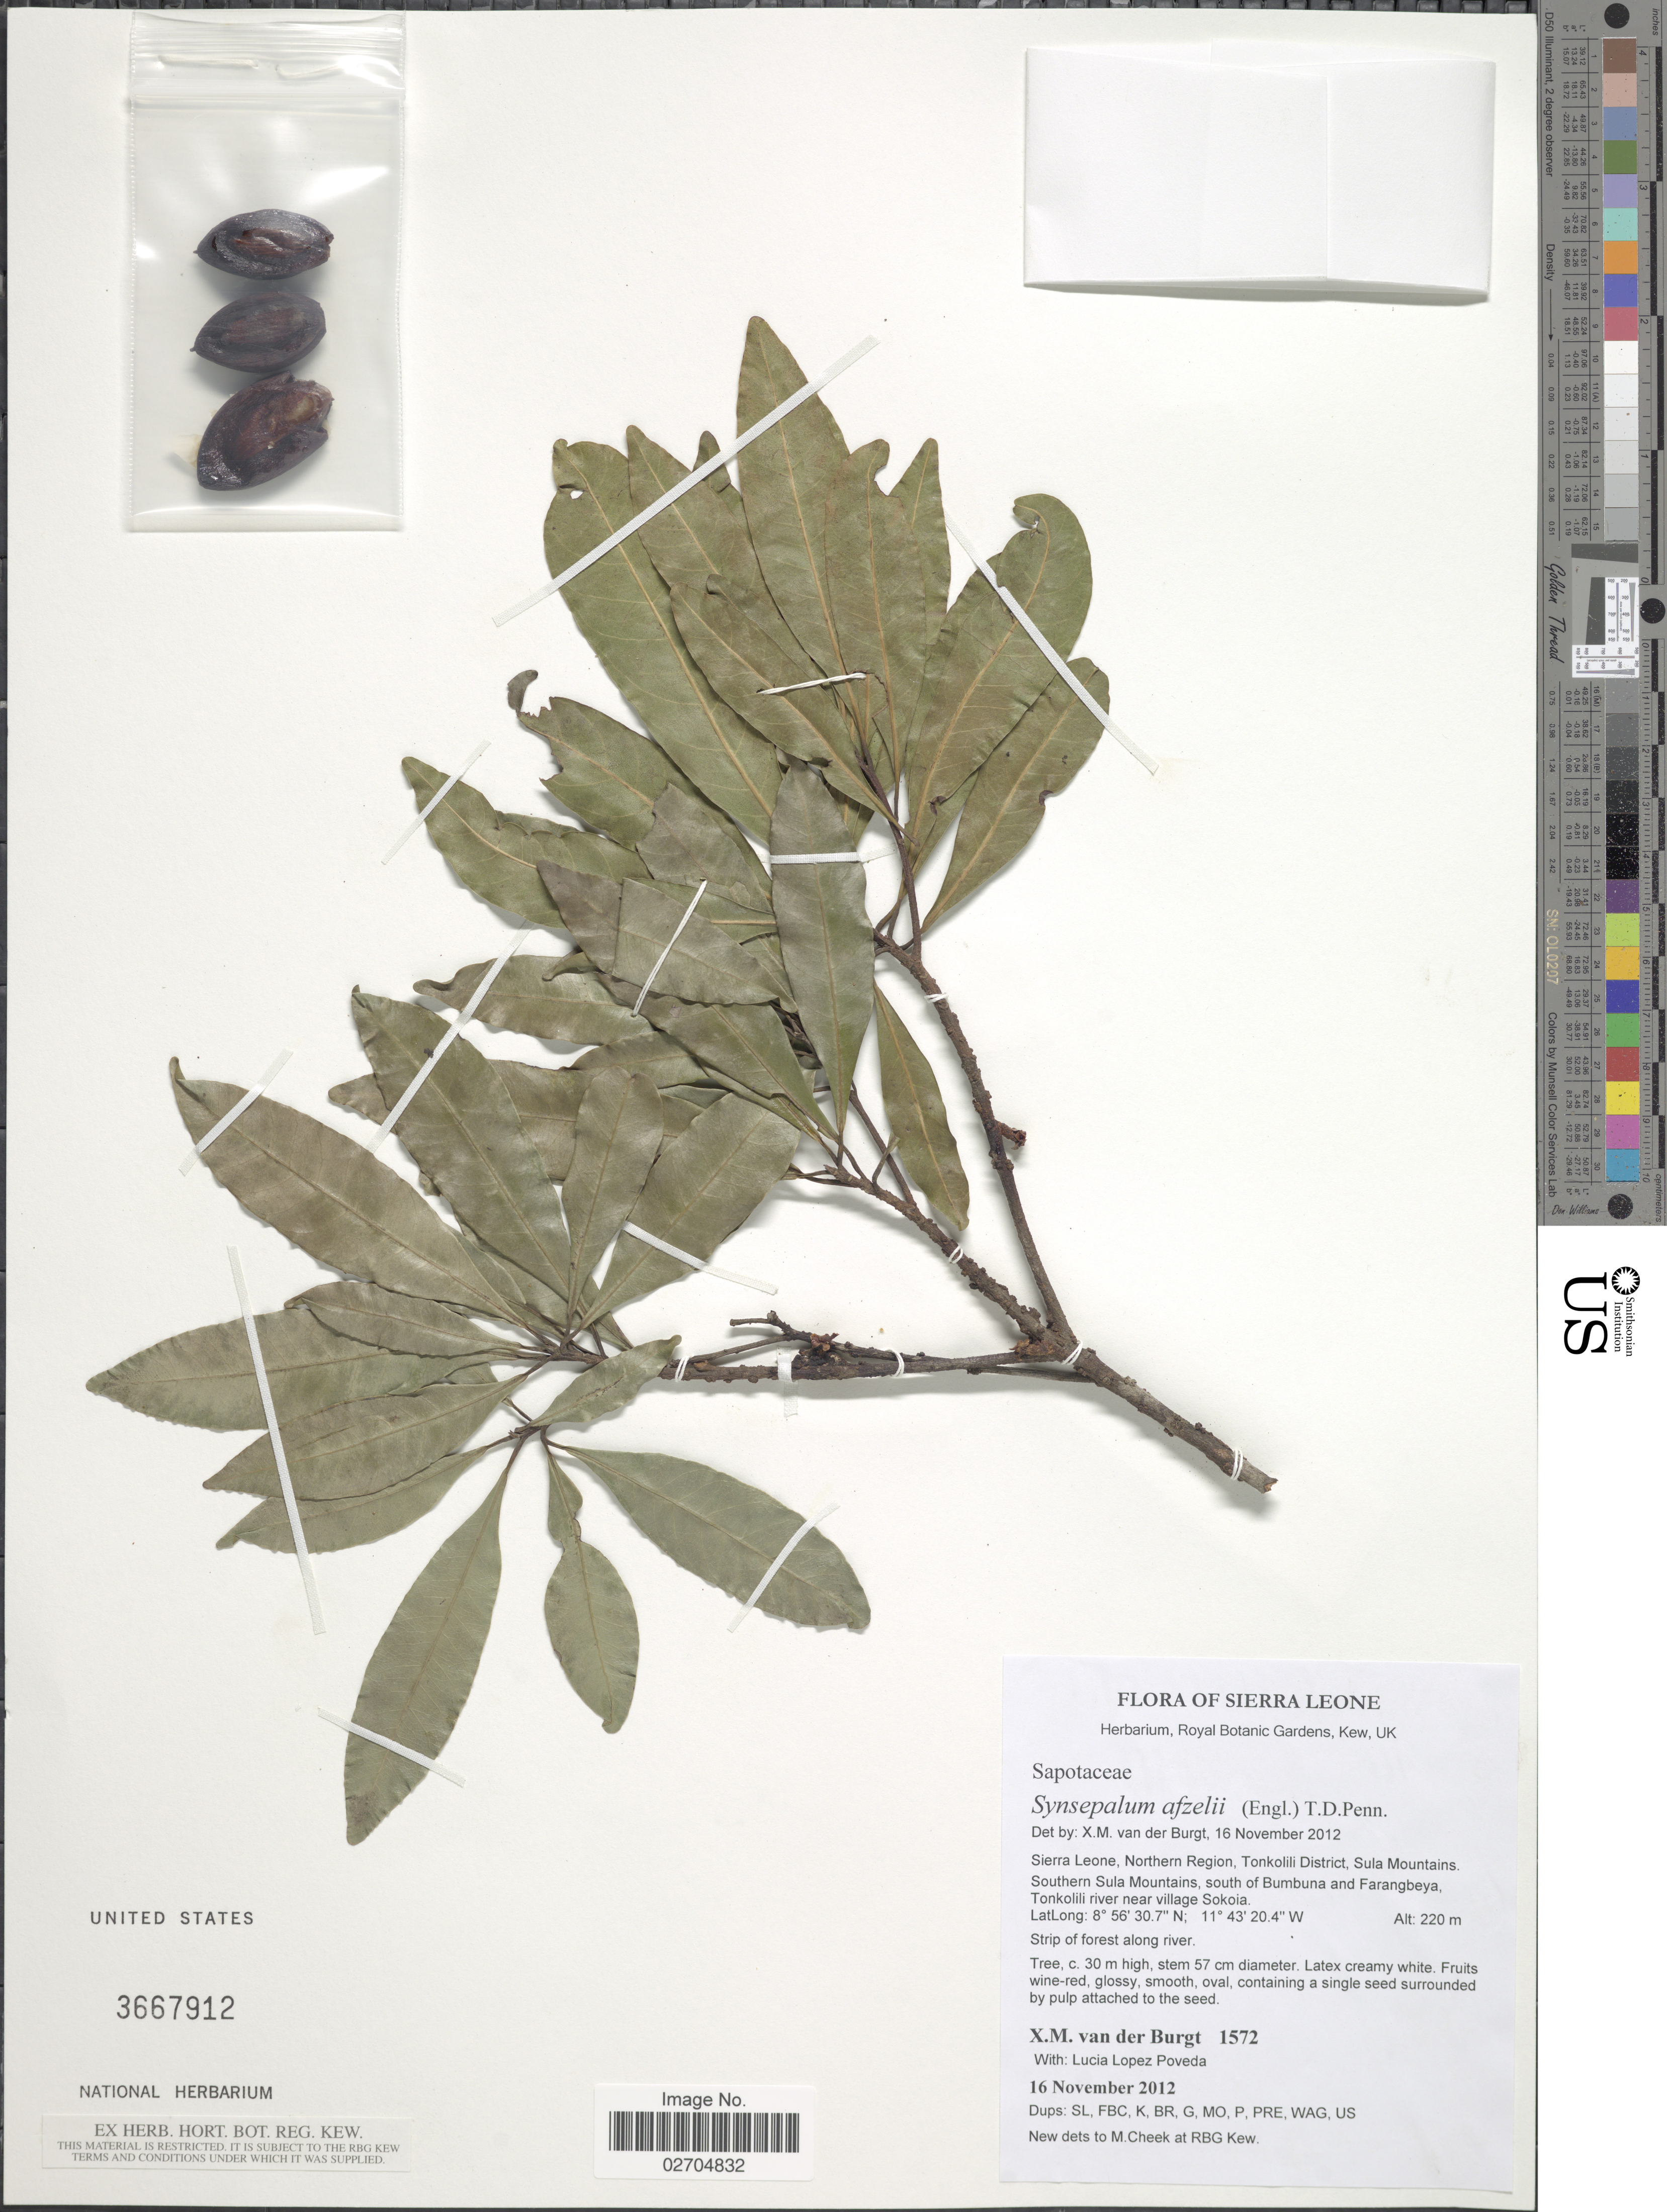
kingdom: Plantae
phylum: Tracheophyta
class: Magnoliopsida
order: Ericales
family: Sapotaceae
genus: Synsepalum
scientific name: Synsepalum afzelii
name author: (Engl.) T.D. Penn.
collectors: X. M. van der Burgt & L. Poveda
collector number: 1572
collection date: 2012-11-16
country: Sierra Leone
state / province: Northern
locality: Northern Region, Tonkolili District, Sula Mountains. Southern Sula Mountains, south of Bumbuna and Farangbeya, Tonkolili river near village Sokoia.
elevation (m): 220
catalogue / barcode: US 3667912